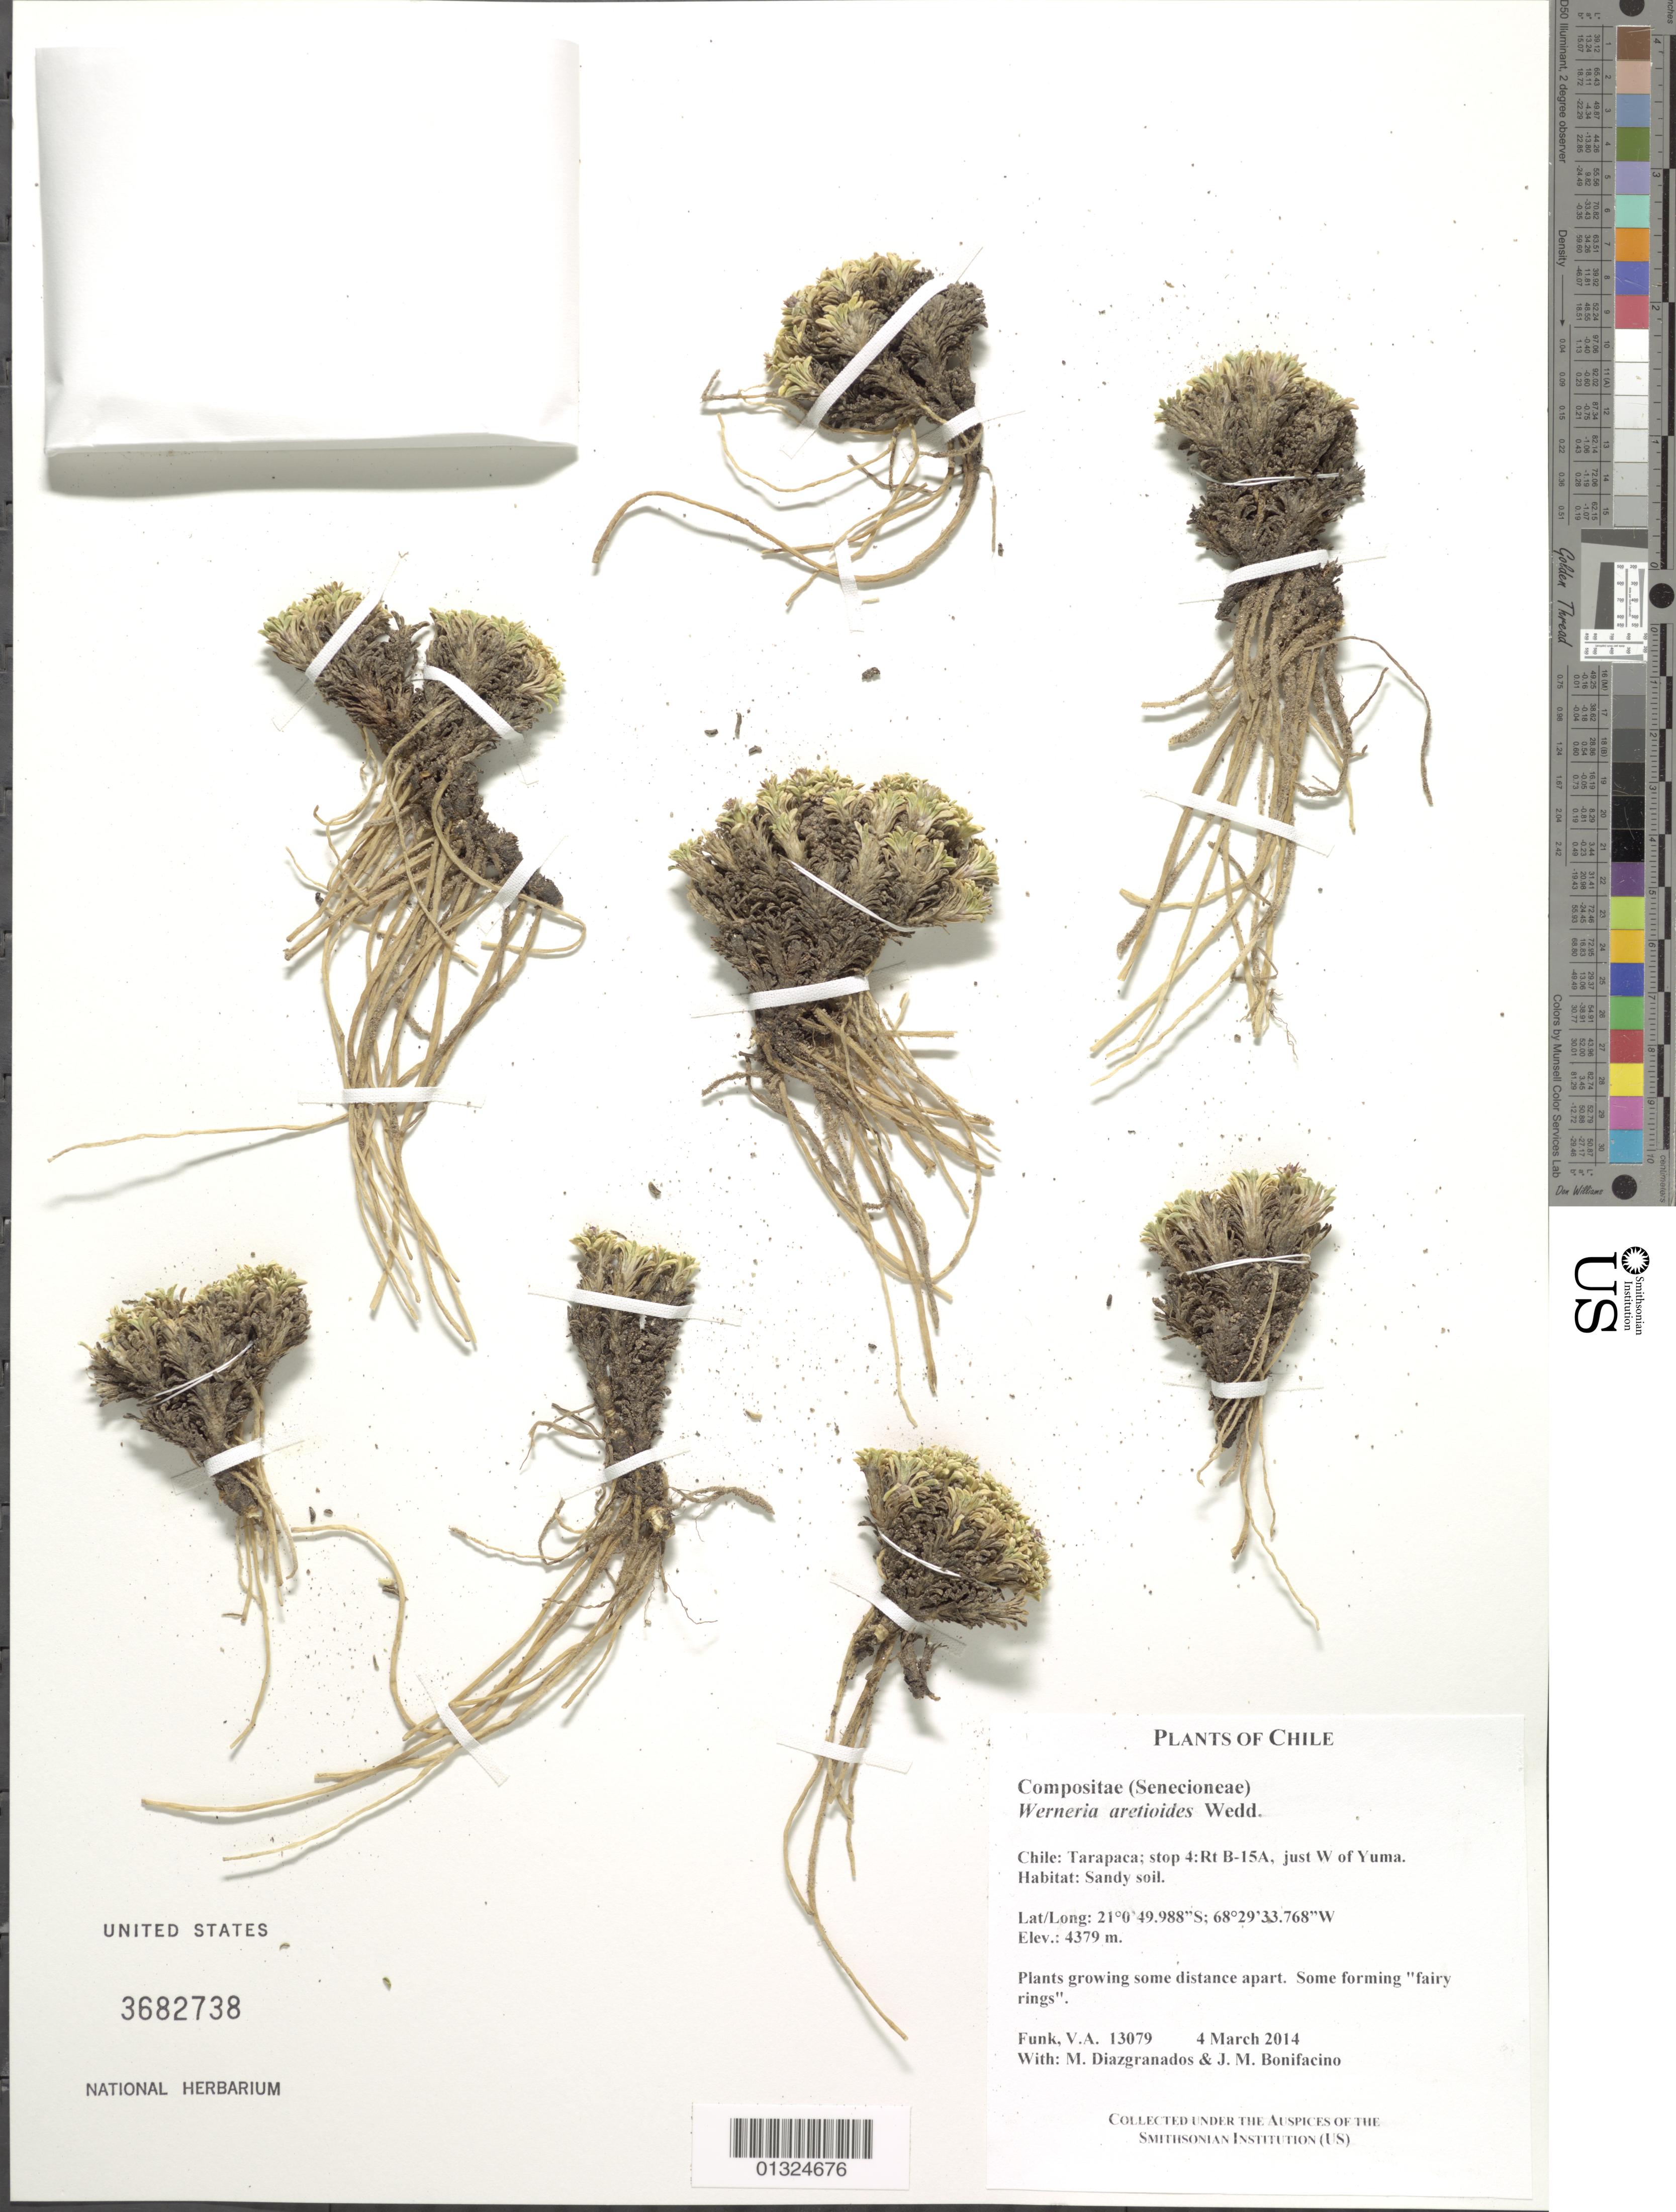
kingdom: Plantae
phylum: Tracheophyta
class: Magnoliopsida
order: Asterales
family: Asteraceae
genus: Werneria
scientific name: Werneria aretioides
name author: Wedd.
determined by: Funk, Vicki A., (BOT), Smithsonian Institution - National Museum of Natural History (UNITED STATES)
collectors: V. Funk, M. Diazgranados C. & M. Bonifacino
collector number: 13079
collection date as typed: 4 March 2014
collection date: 2014-03-04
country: Chile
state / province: Tarapacá (I)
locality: Rt. B-15A, just W of Yuma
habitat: Sandy soil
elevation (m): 4379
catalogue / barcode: US 3682738